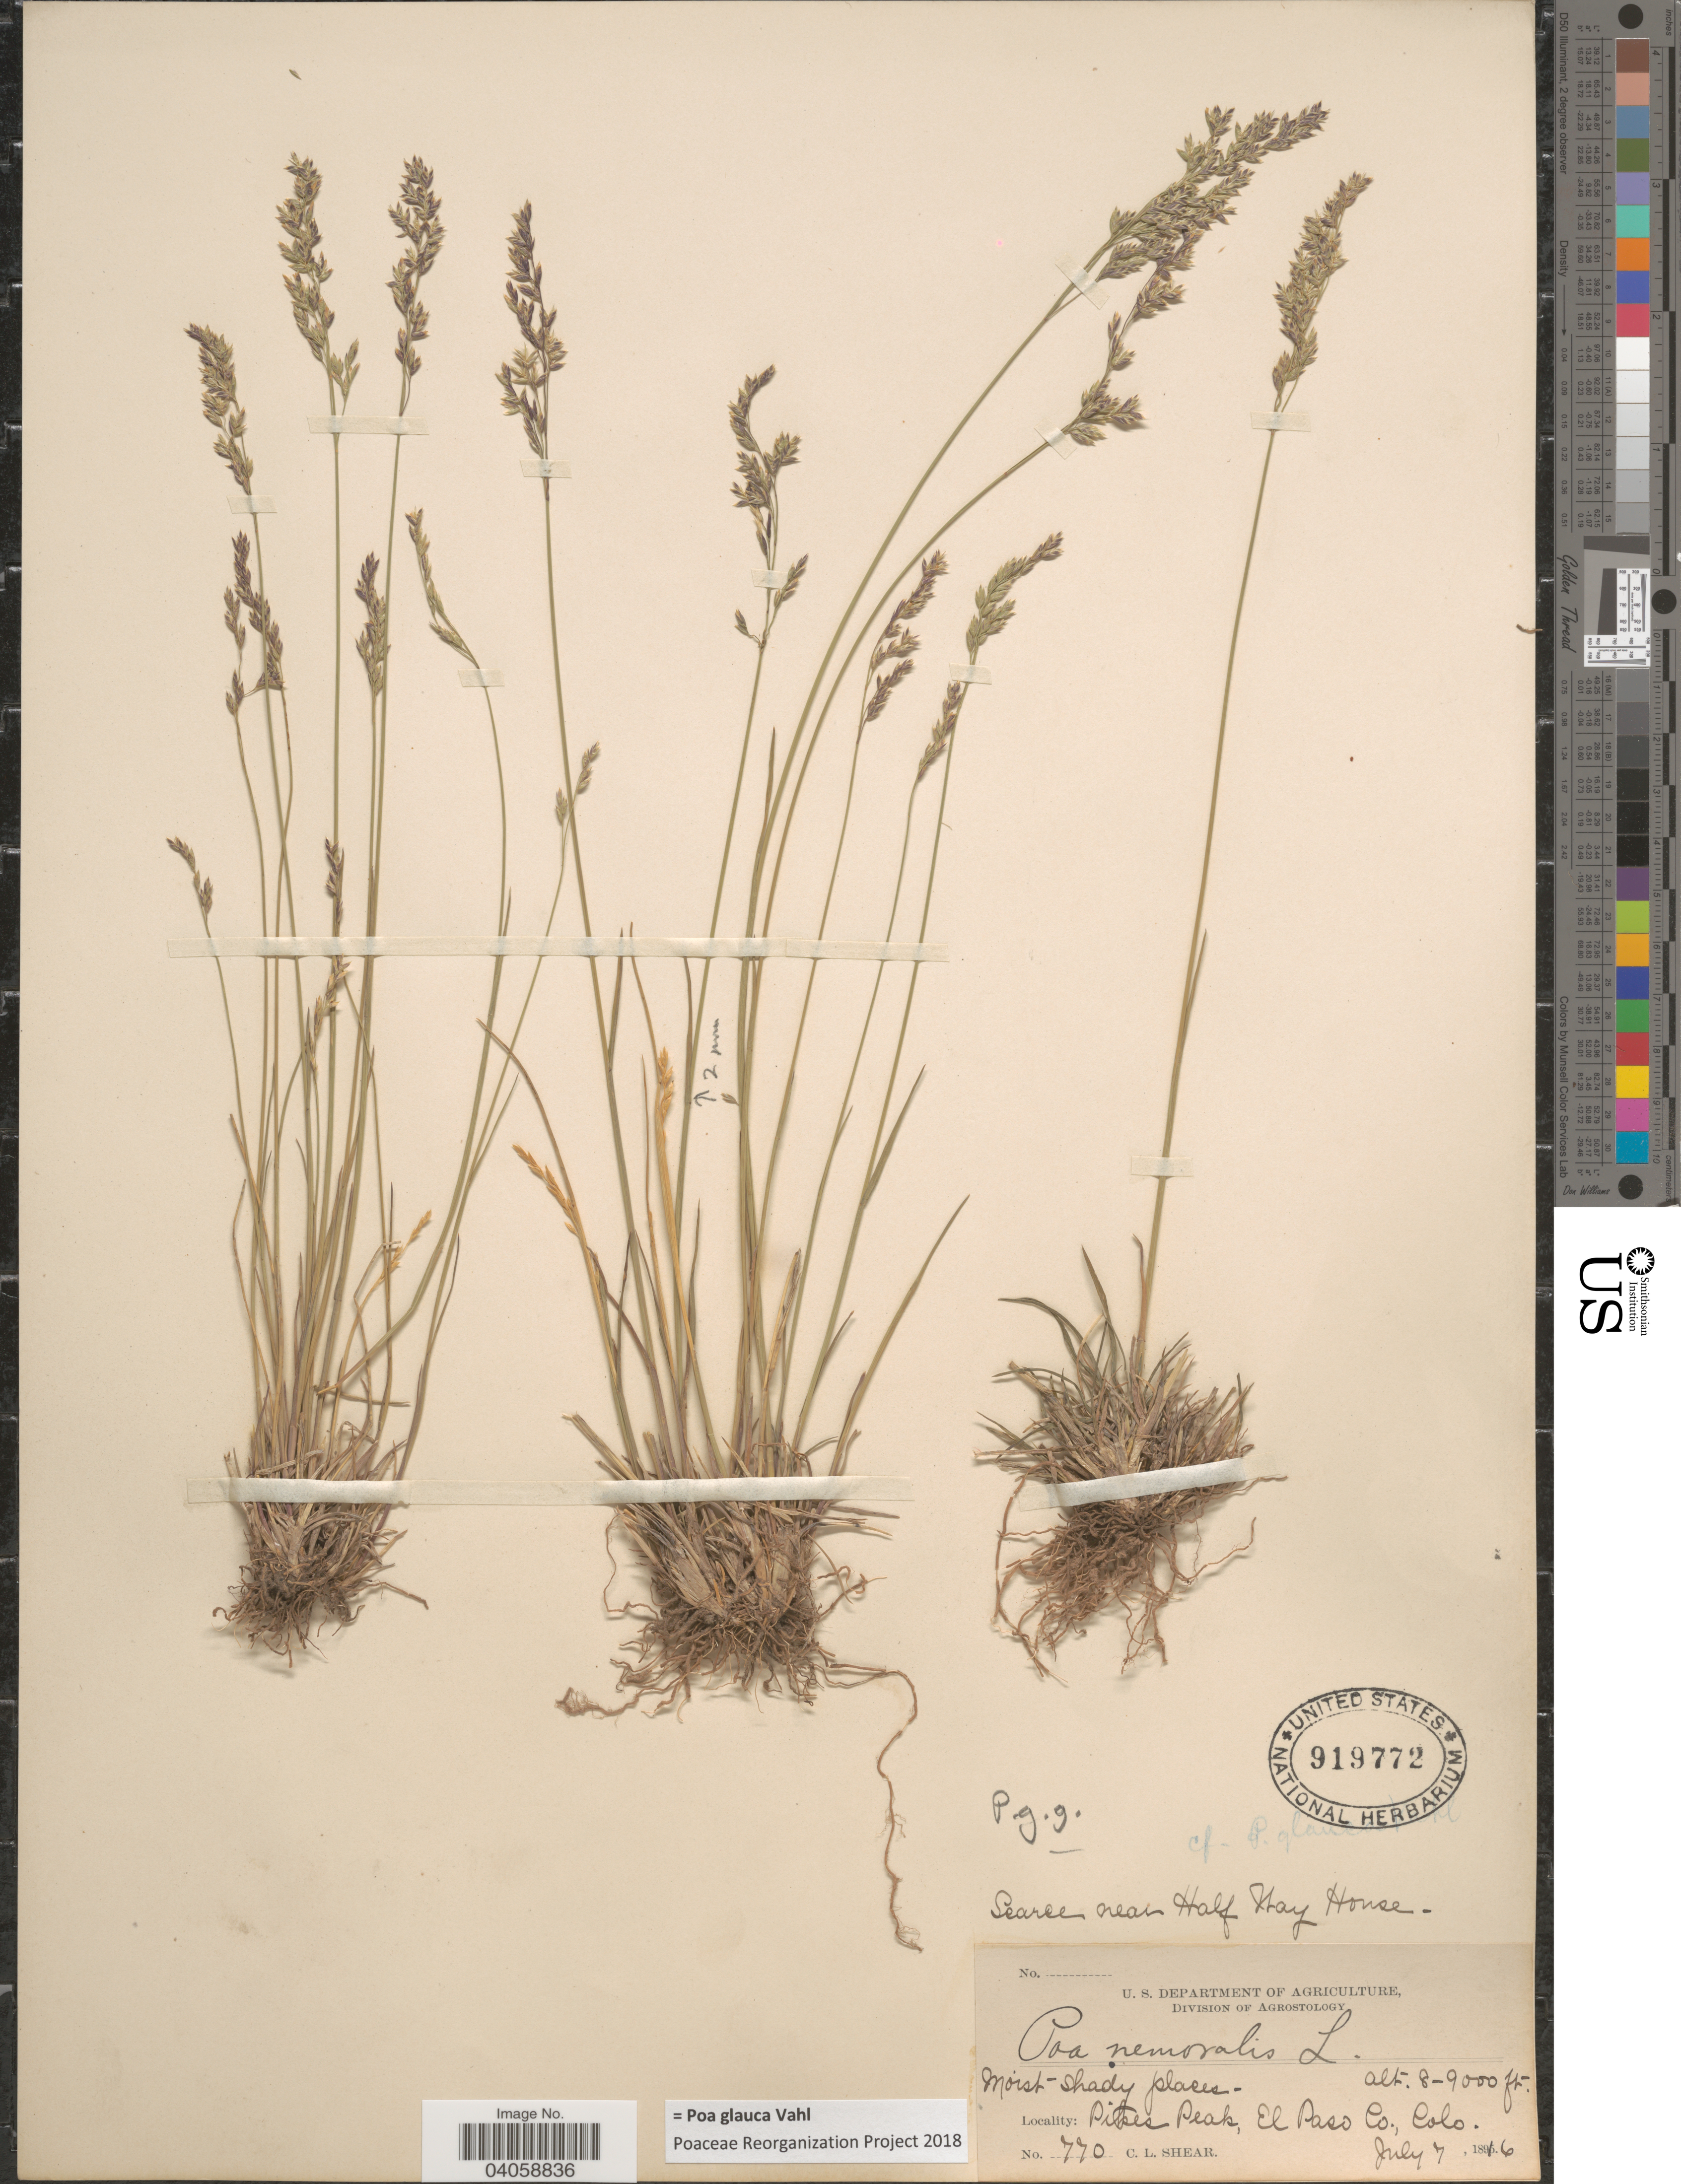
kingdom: Plantae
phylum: Tracheophyta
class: Liliopsida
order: Poales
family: Poaceae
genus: Poa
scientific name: Poa glauca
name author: Vahl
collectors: C. L. Shear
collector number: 770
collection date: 1896-07-07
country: United States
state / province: Colorado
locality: Pikes Peak, El Paso Co.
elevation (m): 2438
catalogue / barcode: US 919772